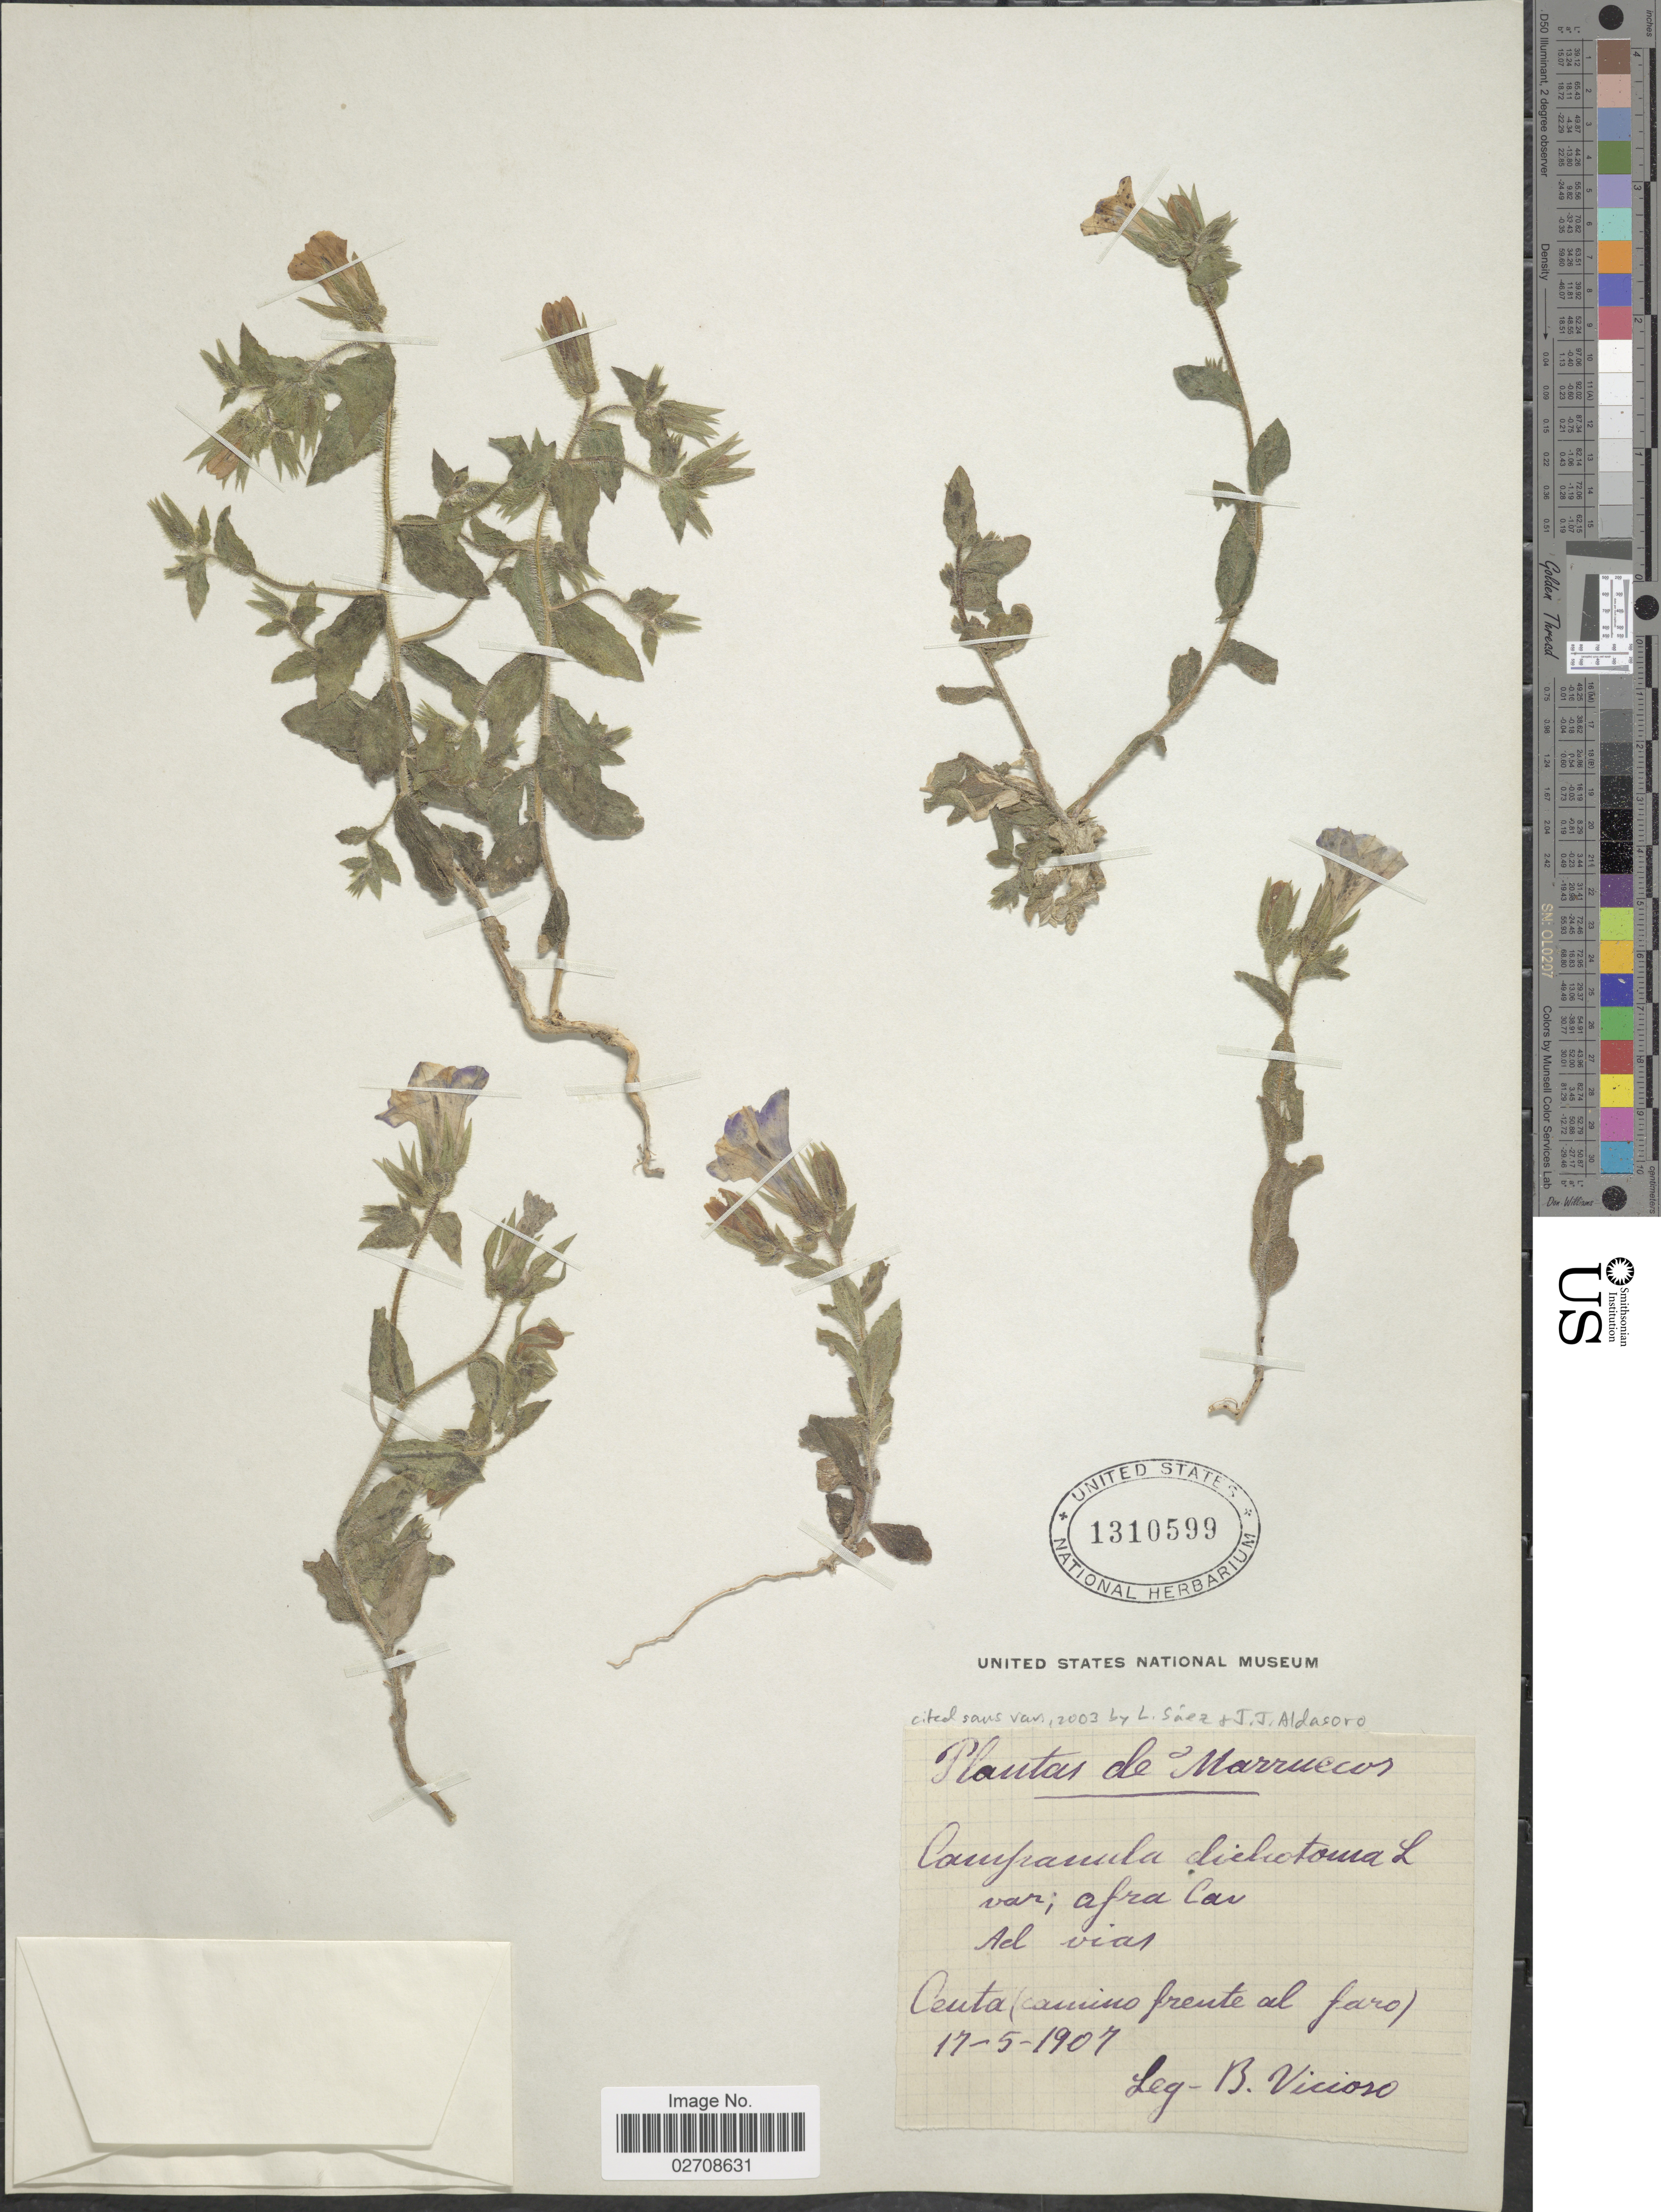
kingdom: Plantae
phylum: Tracheophyta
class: Magnoliopsida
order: Asterales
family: Campanulaceae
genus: Campanula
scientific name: Campanula dichotoma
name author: L.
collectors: Vicioso, B.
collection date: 1907-05-17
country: Spain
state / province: Spanish North African Territories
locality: Marruecos, Ceuta (camino frente al faro) [Morocco on label, but now part of Spain]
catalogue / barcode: US 1310599